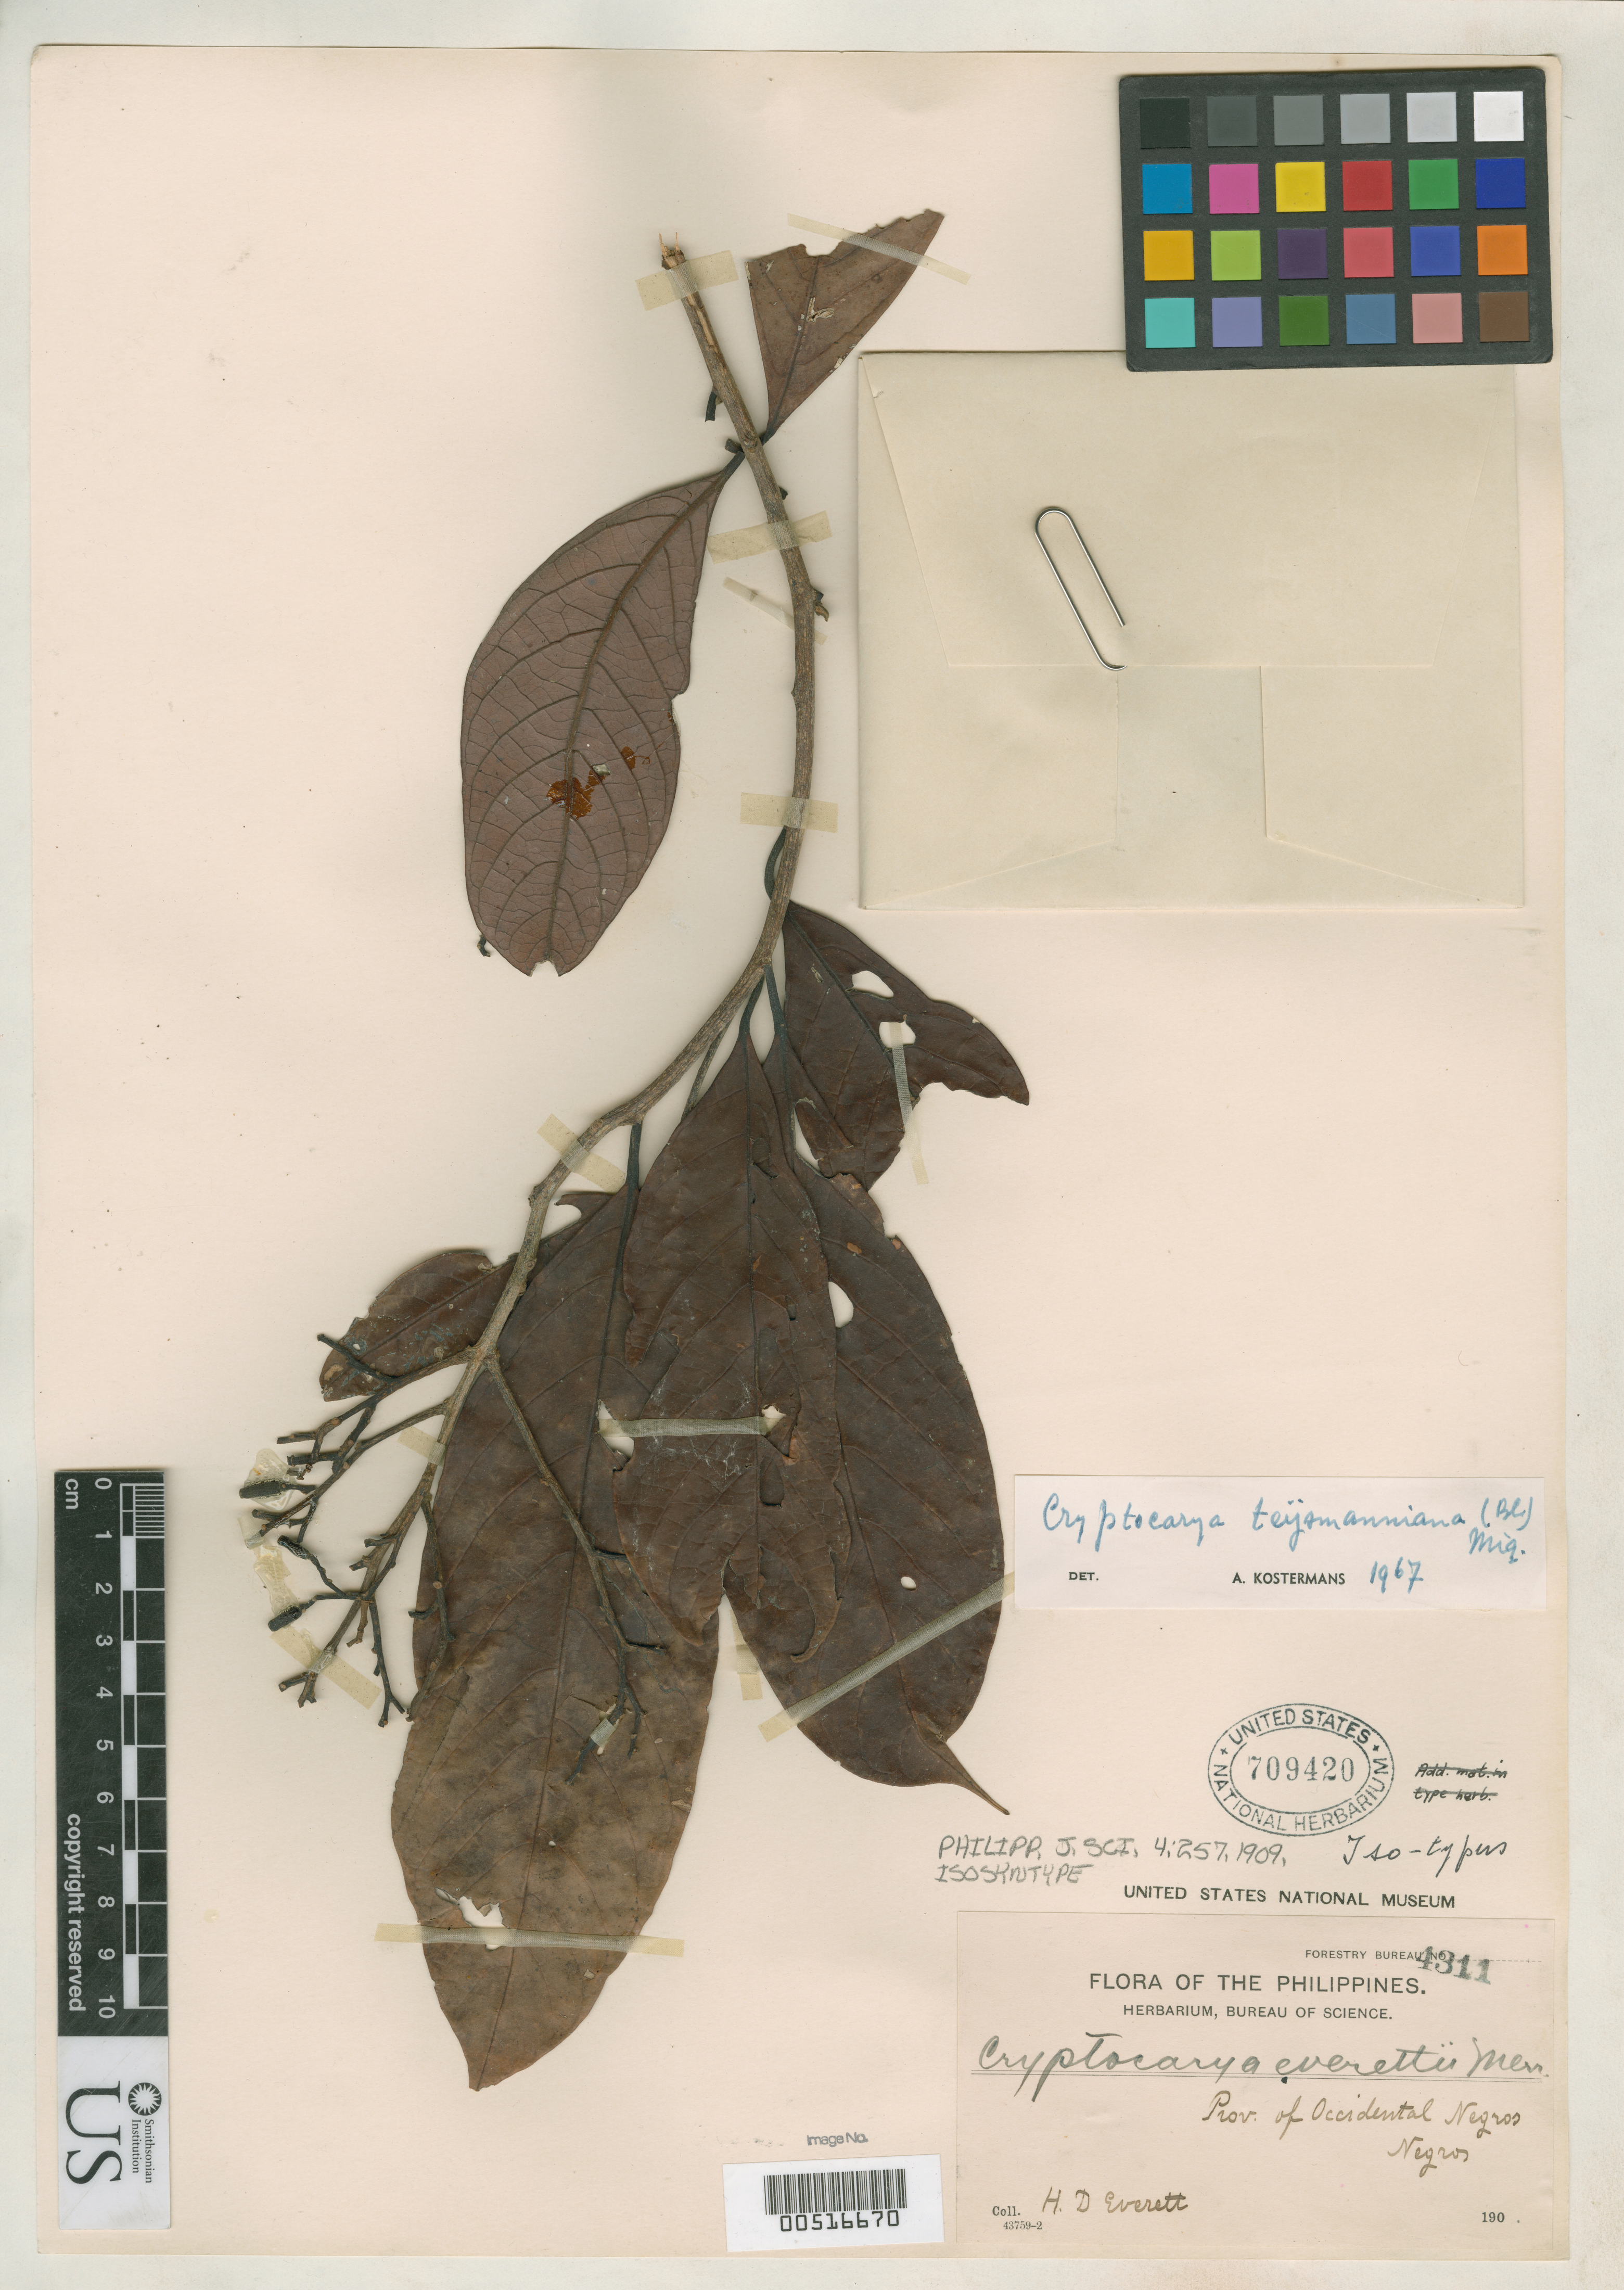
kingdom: Plantae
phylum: Tracheophyta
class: Magnoliopsida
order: Laurales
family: Lauraceae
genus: Cryptocarya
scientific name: Cryptocarya everettii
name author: Merr.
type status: Isosyntype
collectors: H. Everett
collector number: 4311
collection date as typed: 190-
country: Philippines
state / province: Western Visayas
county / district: Negros Occidental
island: Negros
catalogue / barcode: US 709420